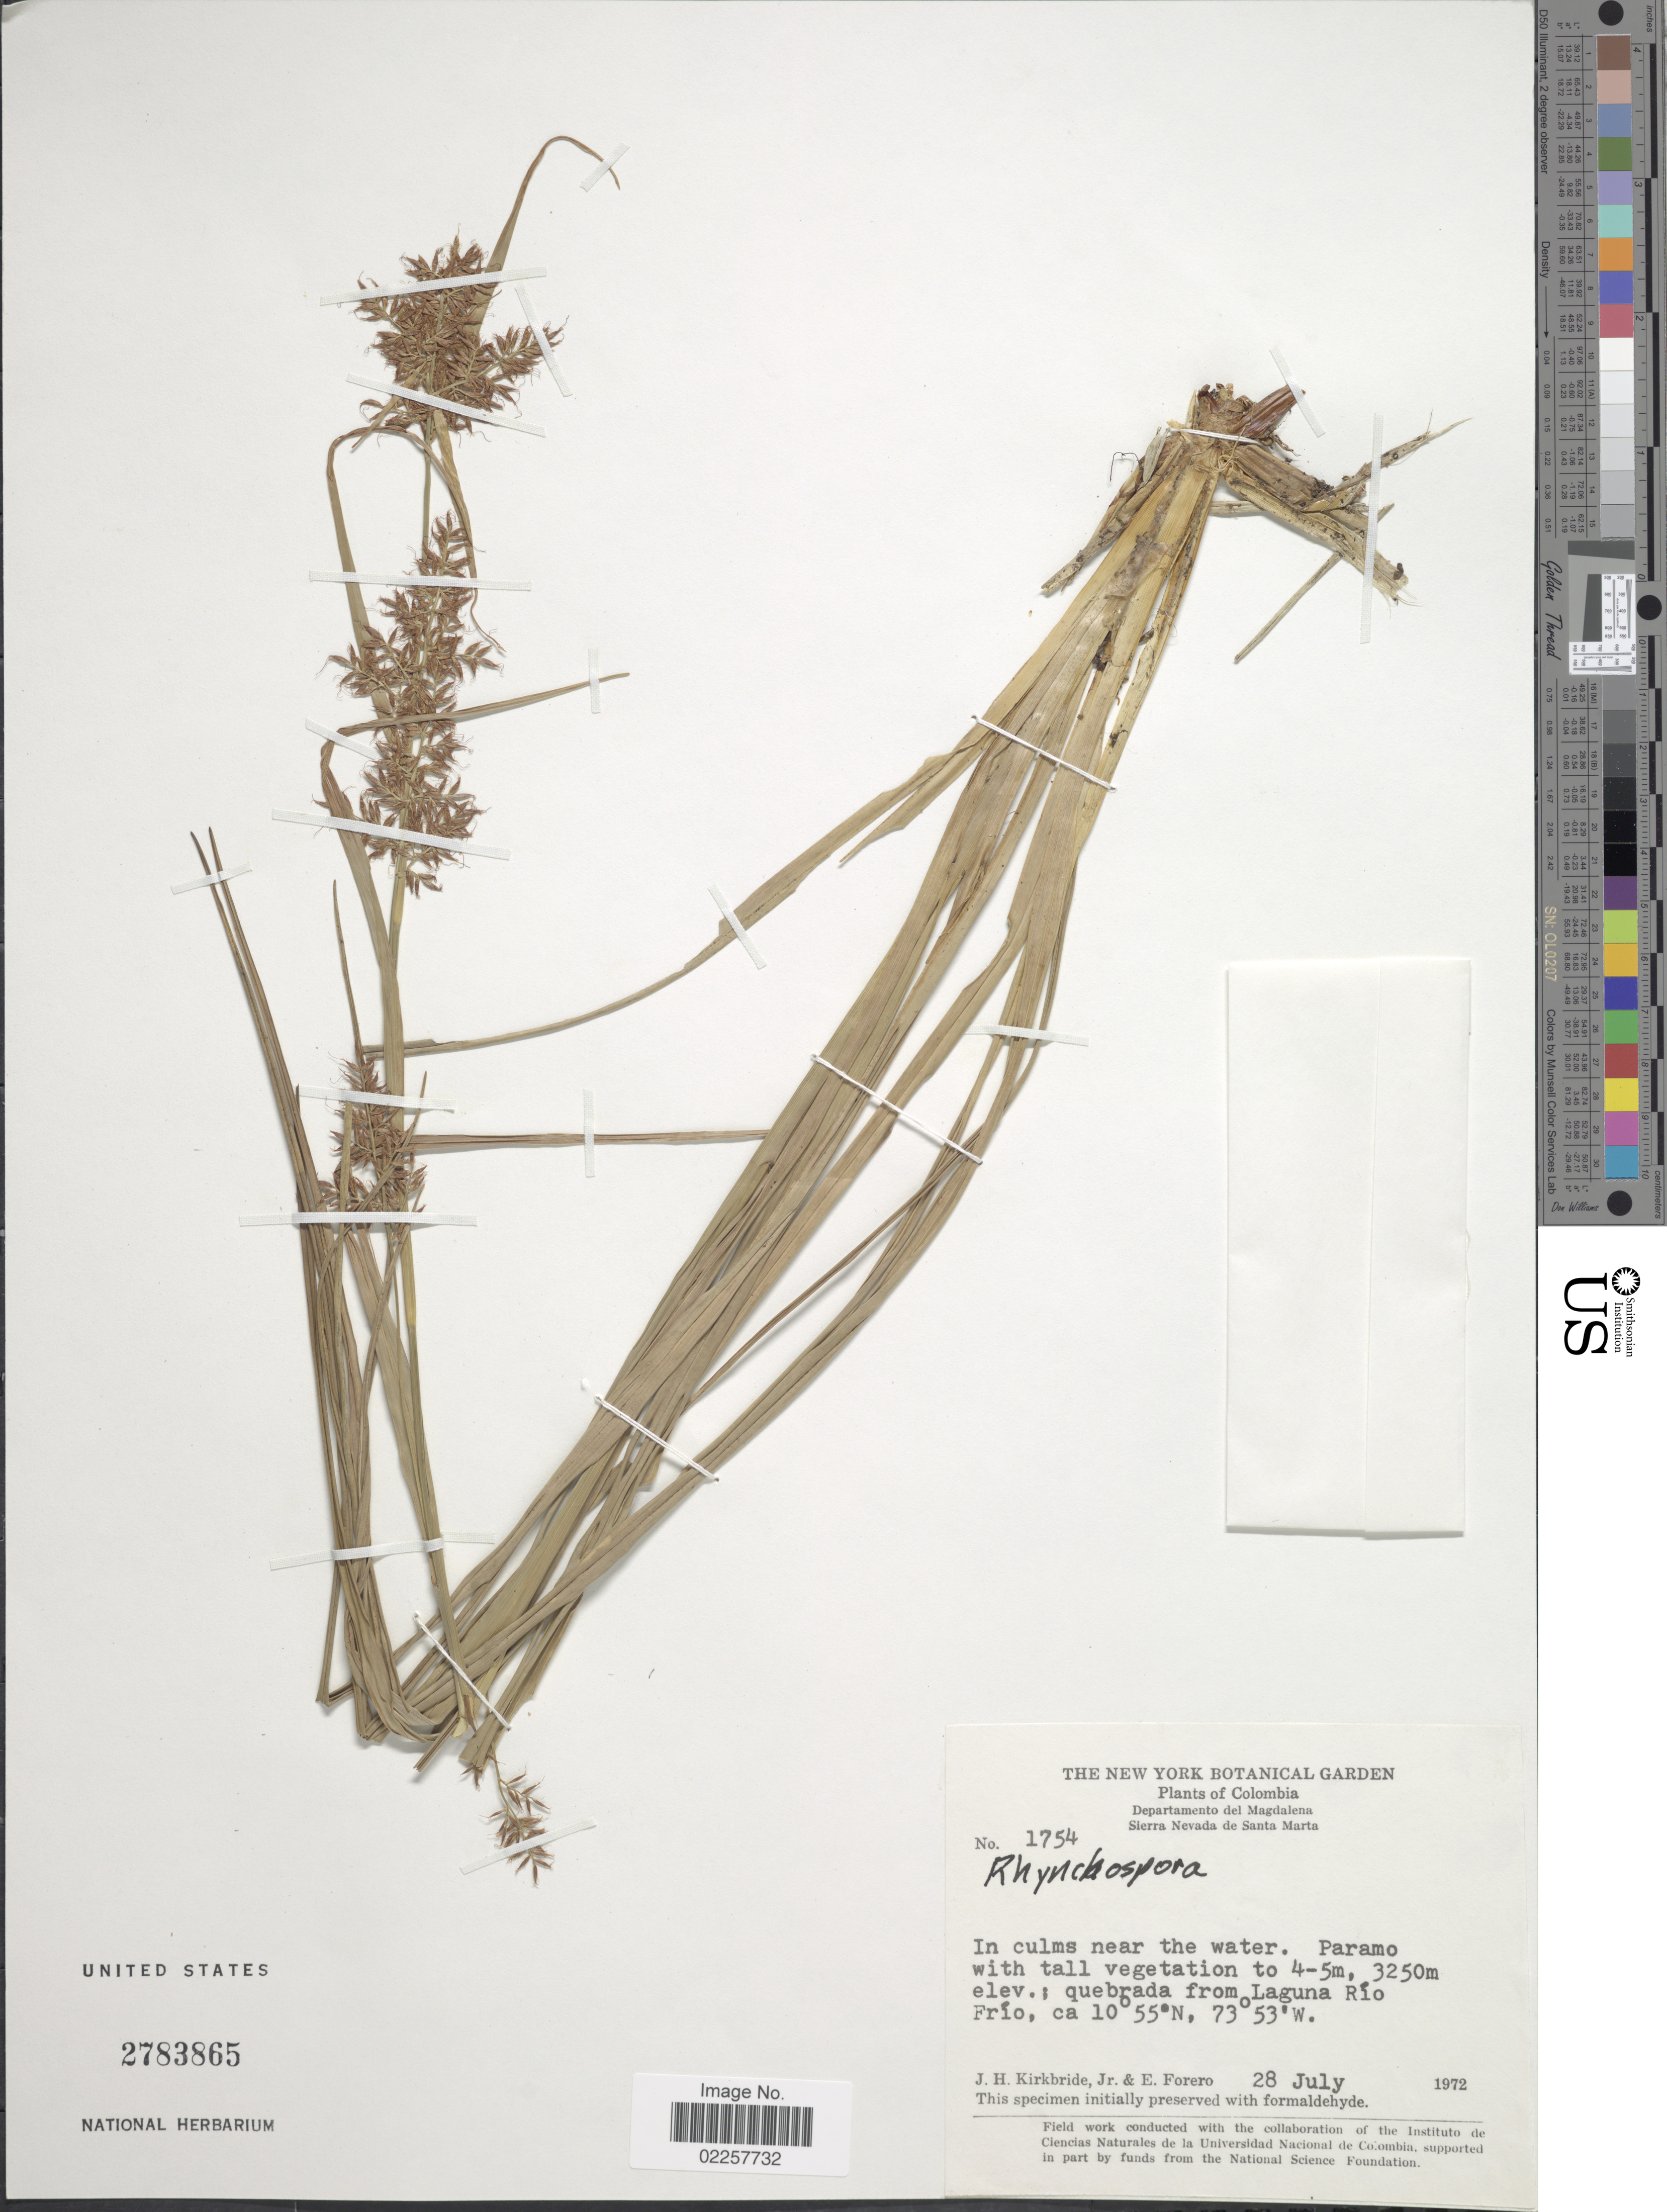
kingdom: Plantae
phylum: Tracheophyta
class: Liliopsida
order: Poales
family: Cyperaceae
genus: Rhynchospora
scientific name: Rhynchospora sp.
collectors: J. H. Kirkbride & E. Forero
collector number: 1754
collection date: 1972-07-28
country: Colombia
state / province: Magdalena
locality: Sierra Nevada de Santa Marta, quebrada from Laguna Rio Frio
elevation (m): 3250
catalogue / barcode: US 2783865